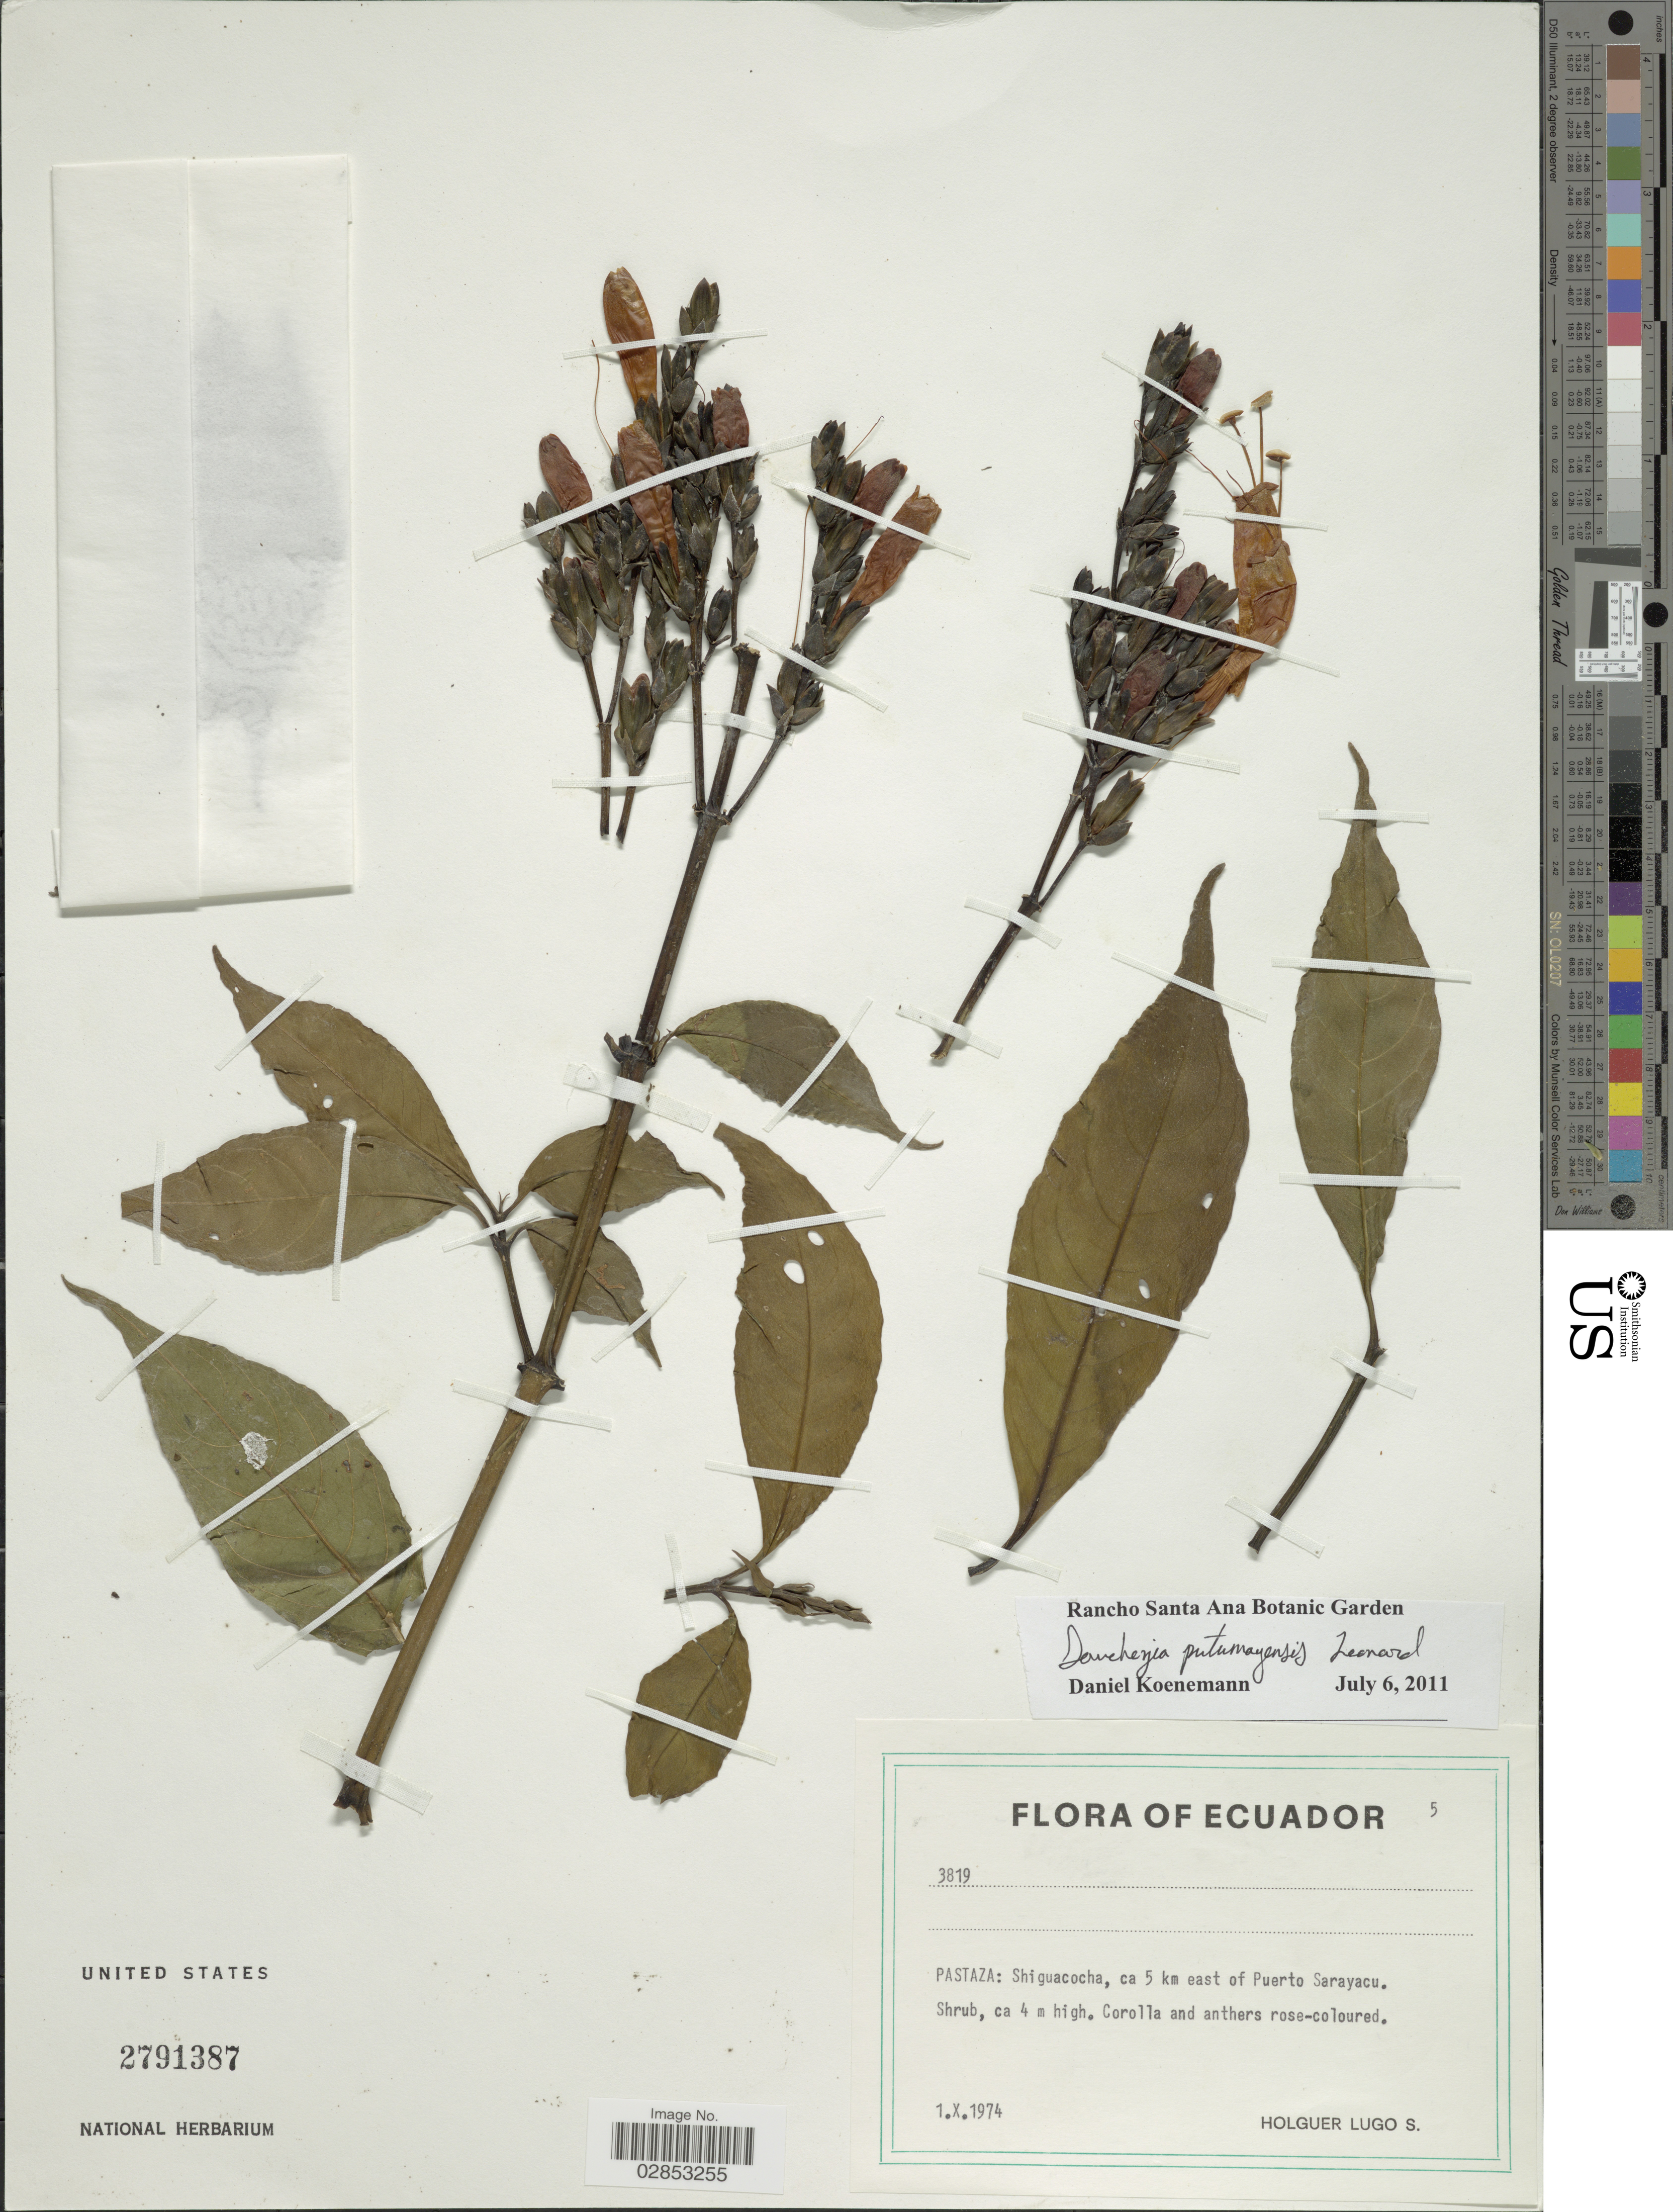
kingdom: Plantae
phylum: Tracheophyta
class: Magnoliopsida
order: Lamiales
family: Acanthaceae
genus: Sanchezia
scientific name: Sanchezia putumayensis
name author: Leonard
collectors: H. Lugo S.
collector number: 3819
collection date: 1974-10-01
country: Ecuador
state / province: Pastaza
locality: Pastaza: Shiguacocha, ca. 5 km east of Puerto Sarayacu.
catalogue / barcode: US 2791387